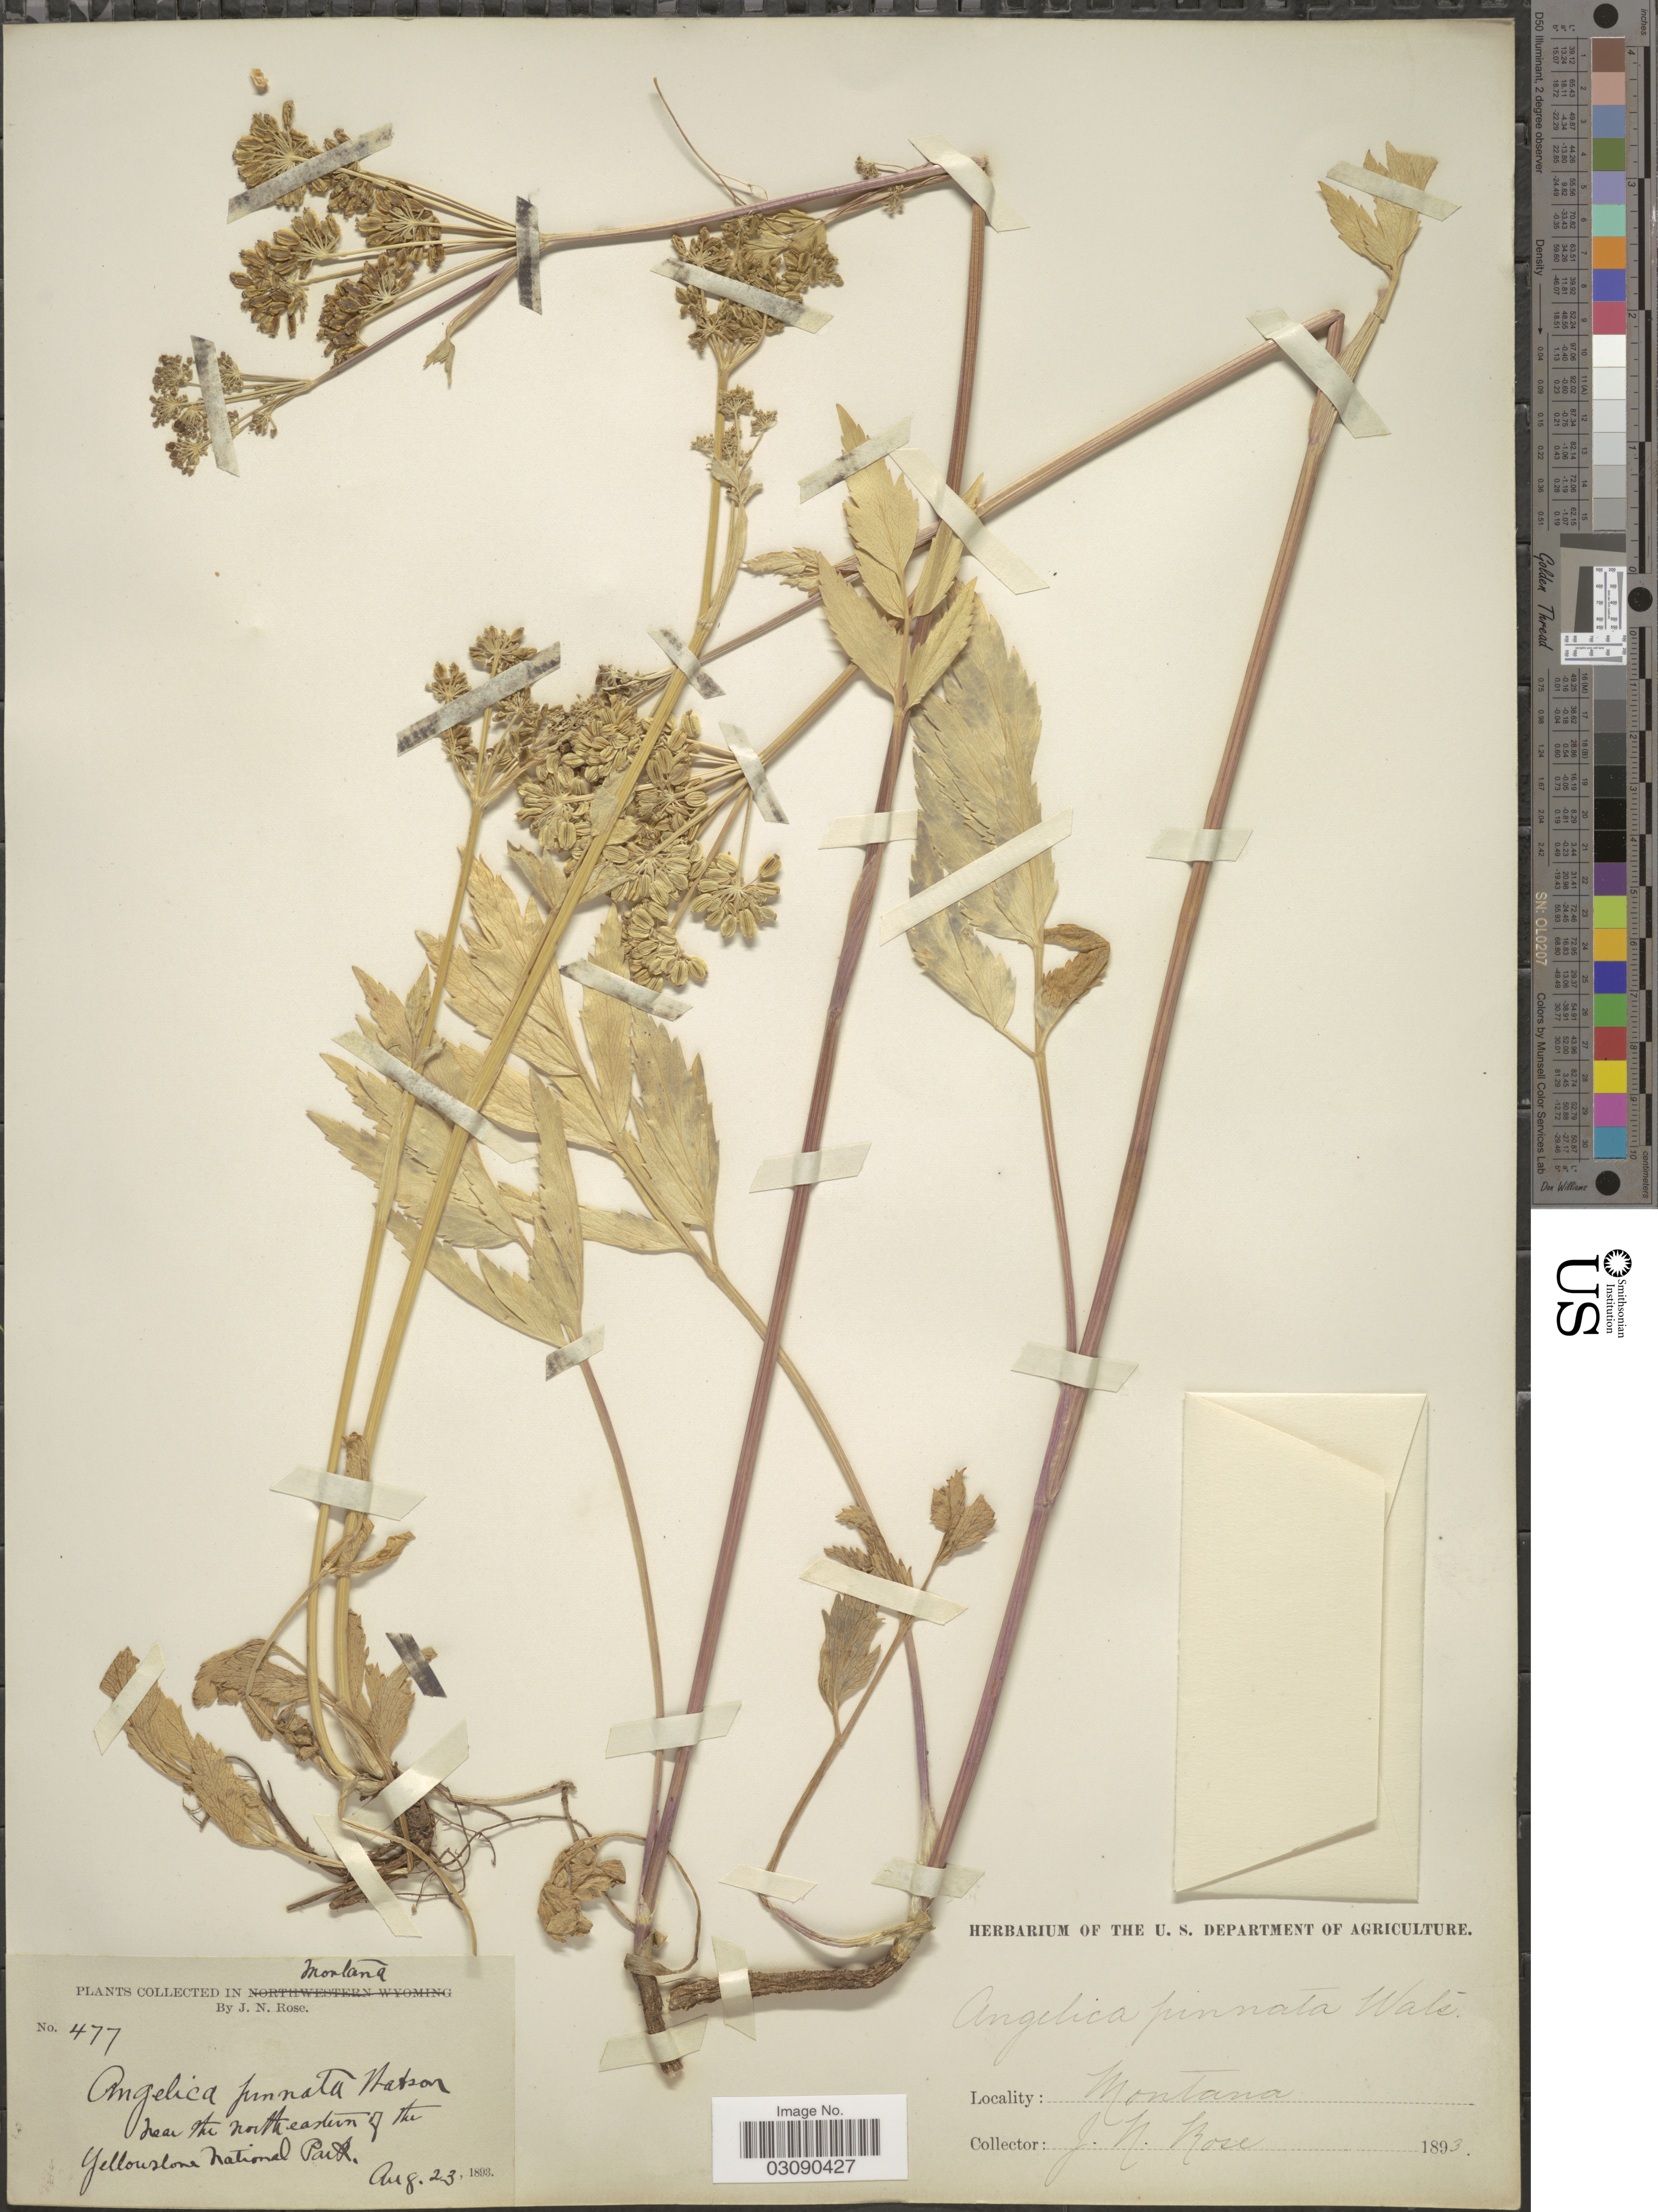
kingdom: Plantae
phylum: Tracheophyta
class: Magnoliopsida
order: Apiales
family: Apiaceae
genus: Angelica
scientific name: Angelica pinnata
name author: S. Watson in C. King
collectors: J. N. Rose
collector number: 477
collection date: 1893-08-23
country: United States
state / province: Montana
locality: Near the northeastern of the Yellowstone National Park.